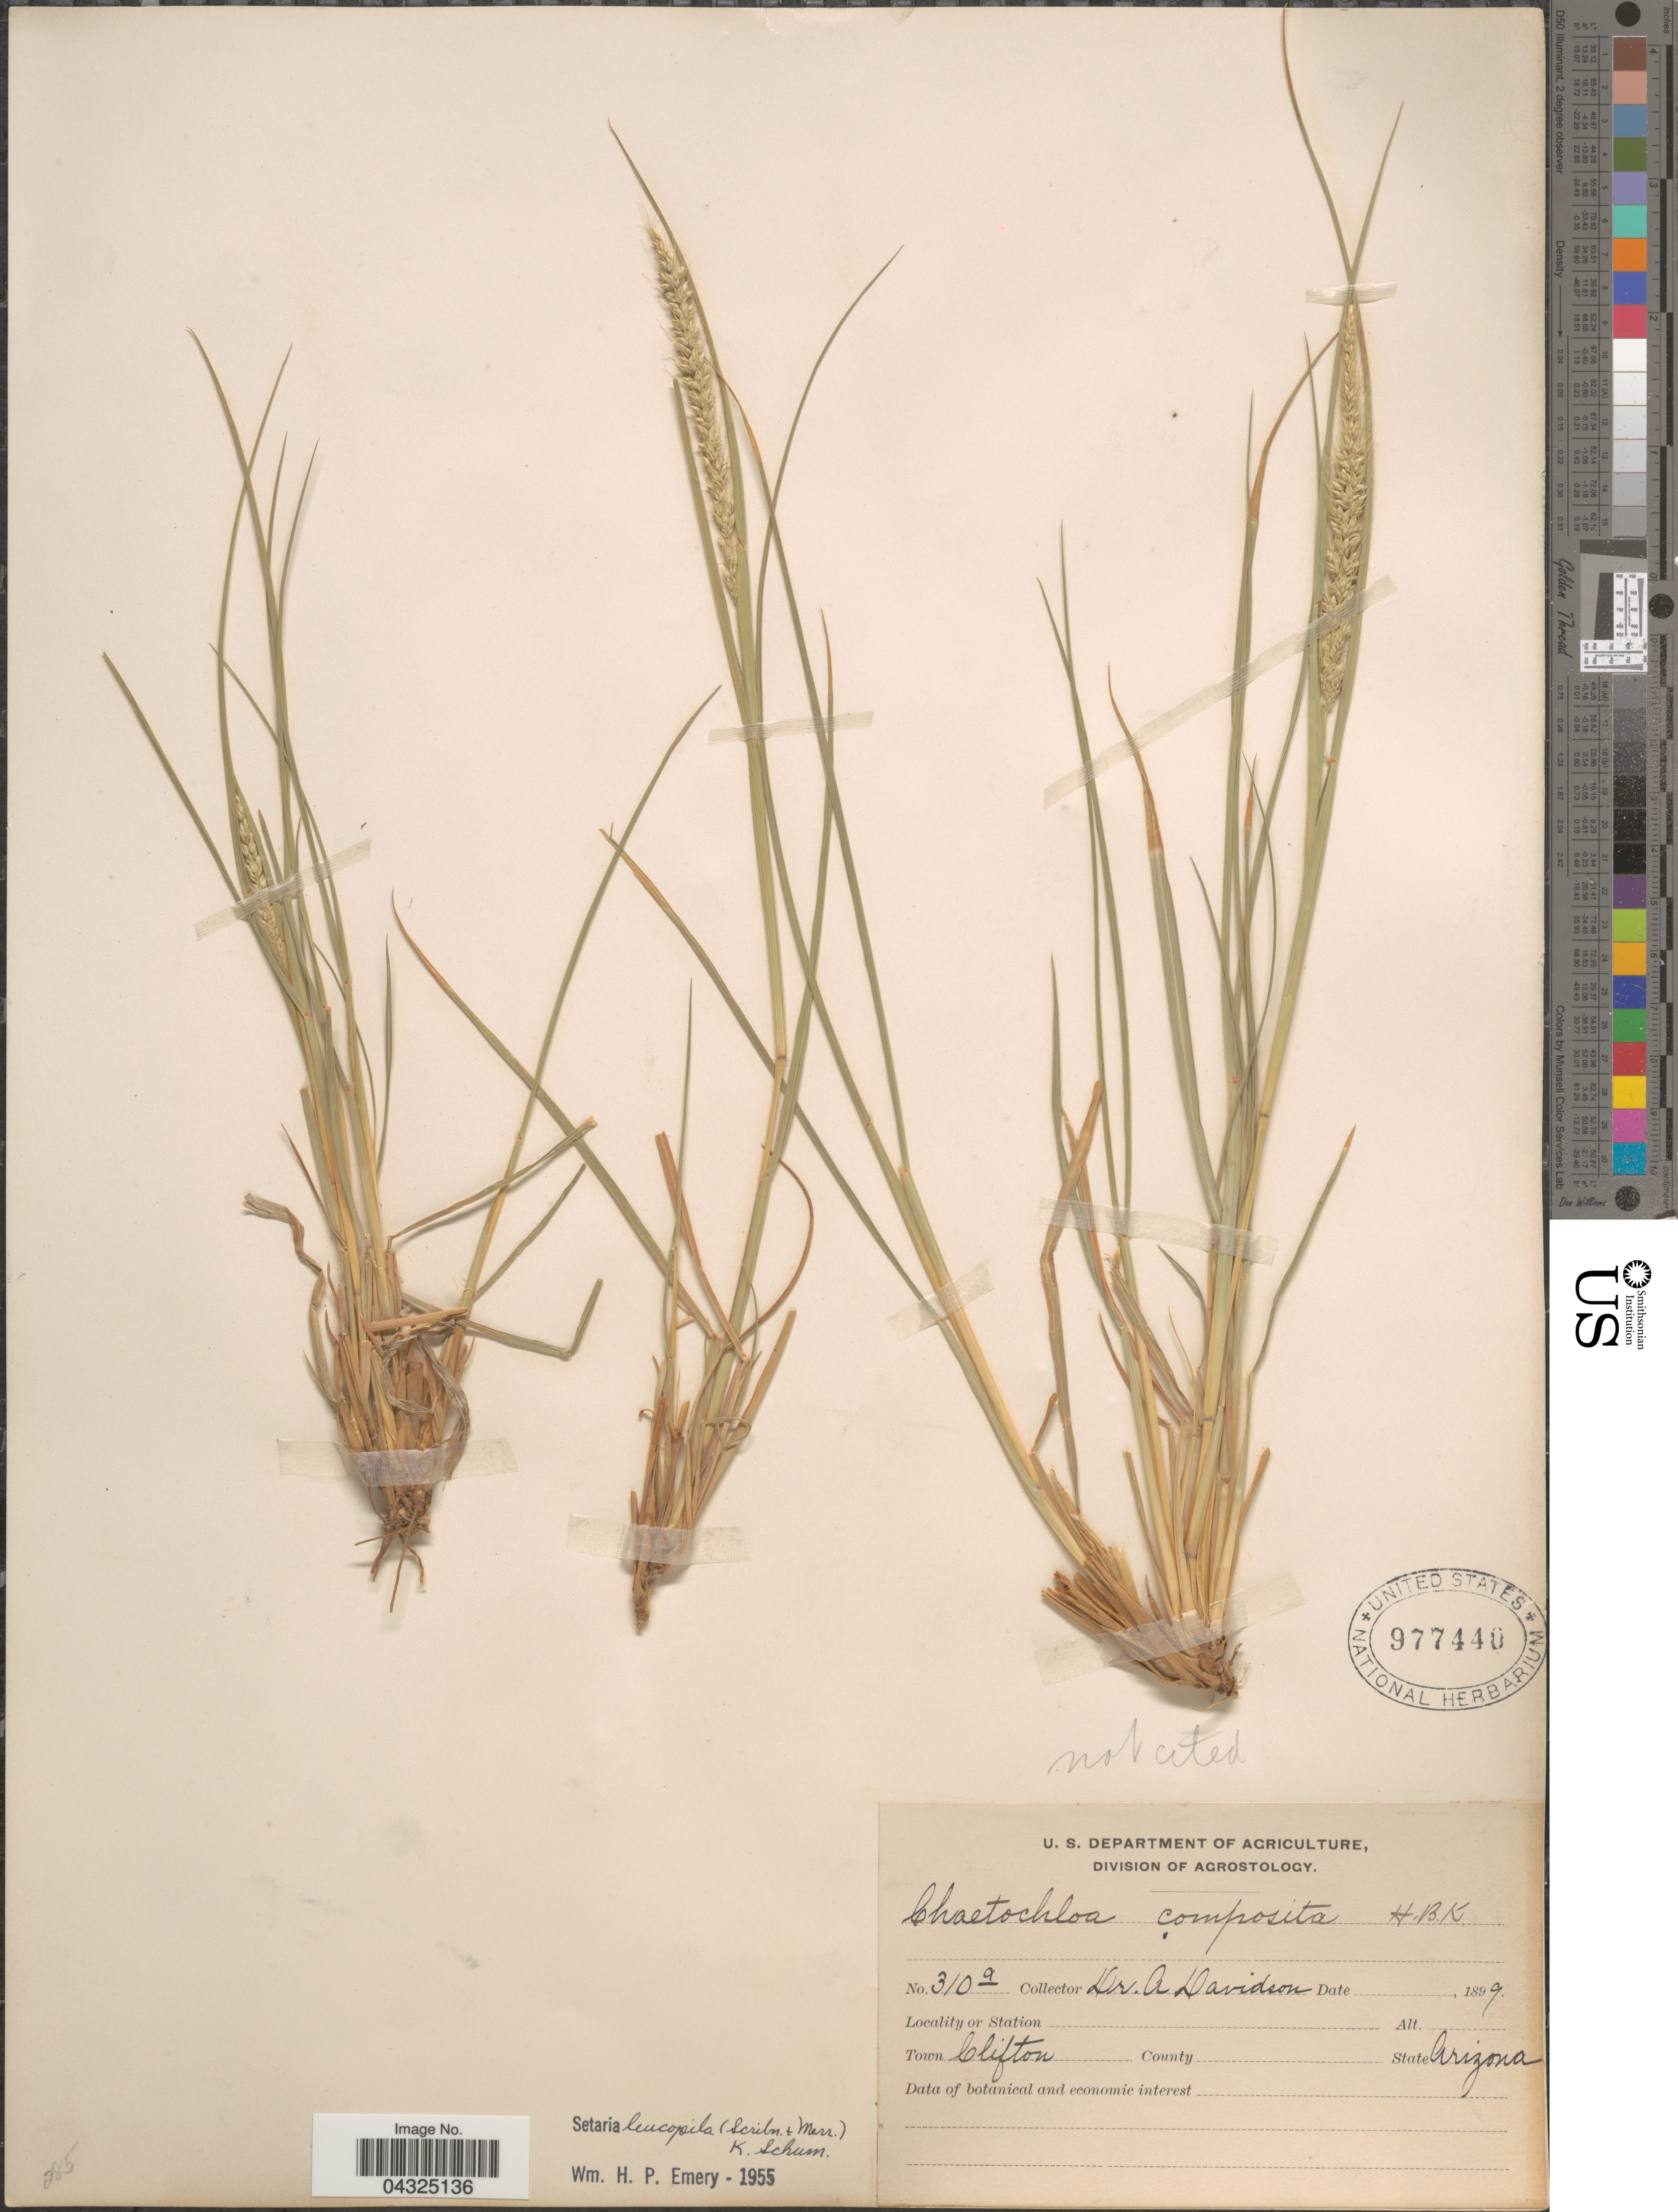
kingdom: Plantae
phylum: Tracheophyta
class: Liliopsida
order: Poales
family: Poaceae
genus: Setaria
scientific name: Setaria leucopila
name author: (Scribn. & Merr.) K. Schum.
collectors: A. Davidson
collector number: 310a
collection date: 1899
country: United States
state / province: Arizona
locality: Town Clifton.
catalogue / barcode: US 977440